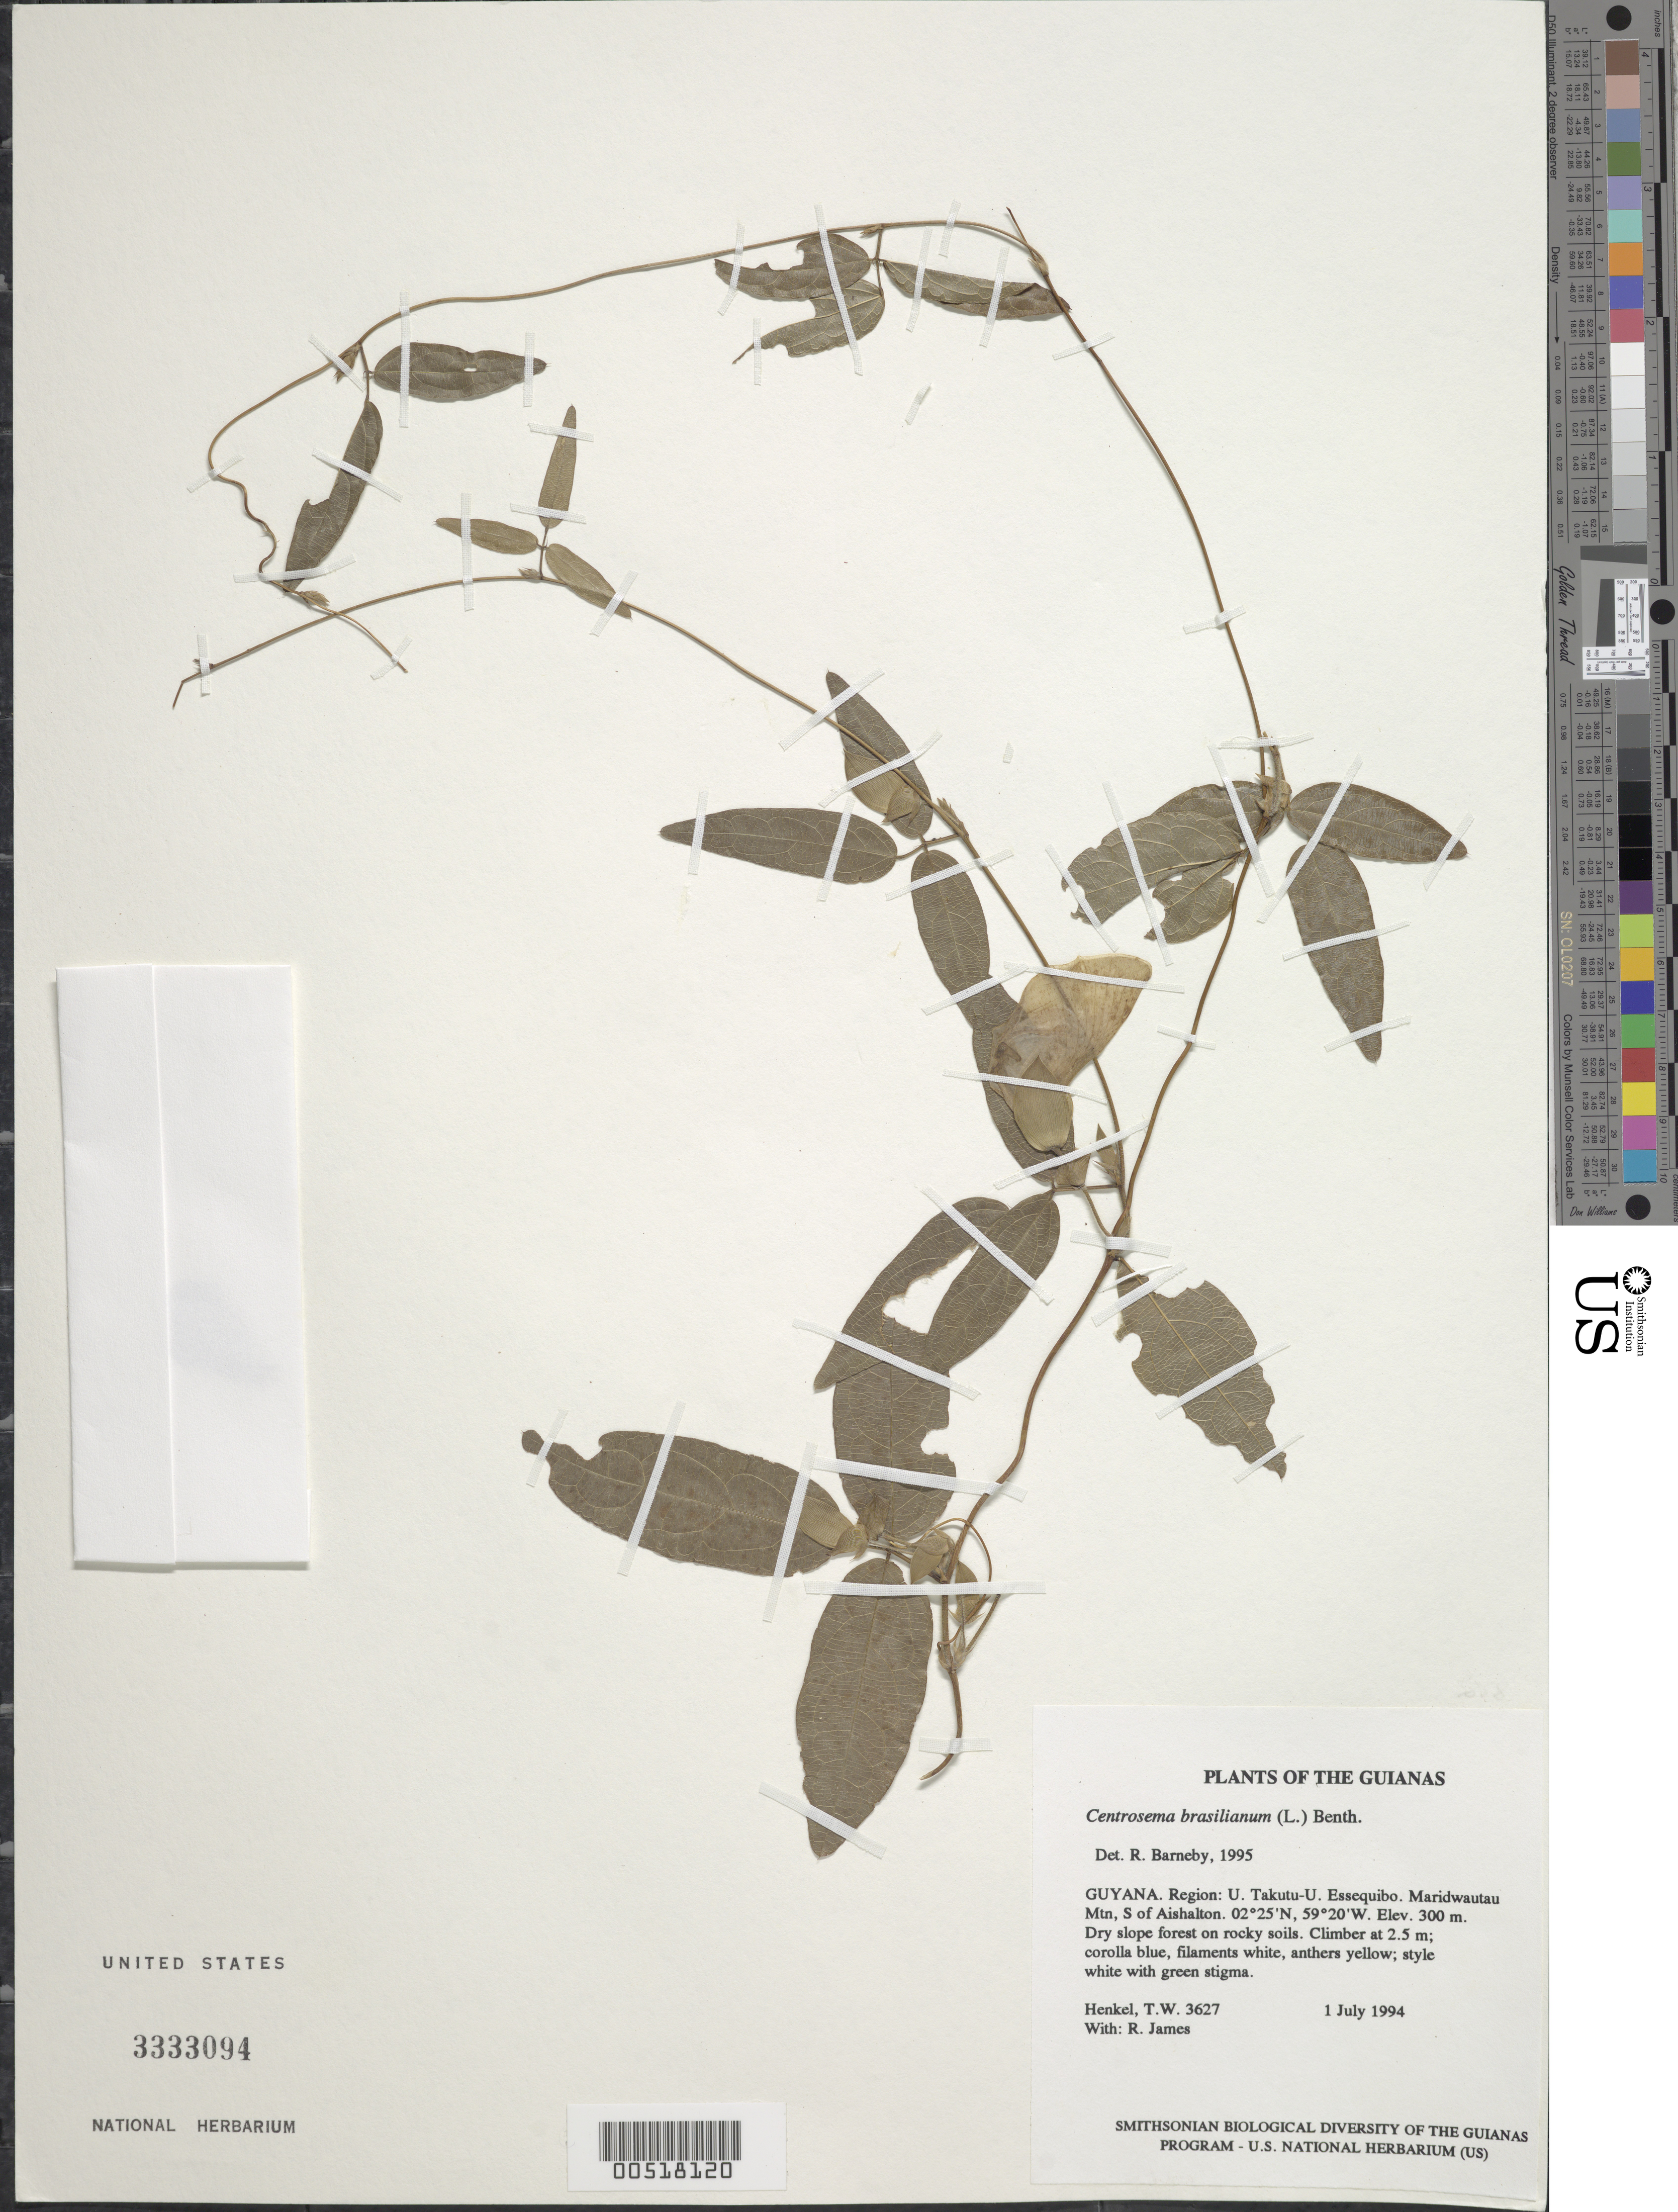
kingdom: Plantae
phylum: Tracheophyta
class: Magnoliopsida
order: Fabales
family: Fabaceae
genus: Centrosema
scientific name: Centrosema brasilianum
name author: (L.) Benth.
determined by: Barneby, Rupert C., (NY)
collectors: T. Henkel & R. James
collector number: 3627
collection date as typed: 1 January 1994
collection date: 1994-01-01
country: Guyana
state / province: U. Takutu-U. Essequibo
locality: Maridwautau Mtn, S of Aishalton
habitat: Dry slope forest on rocky soils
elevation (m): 300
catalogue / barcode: US 3333094